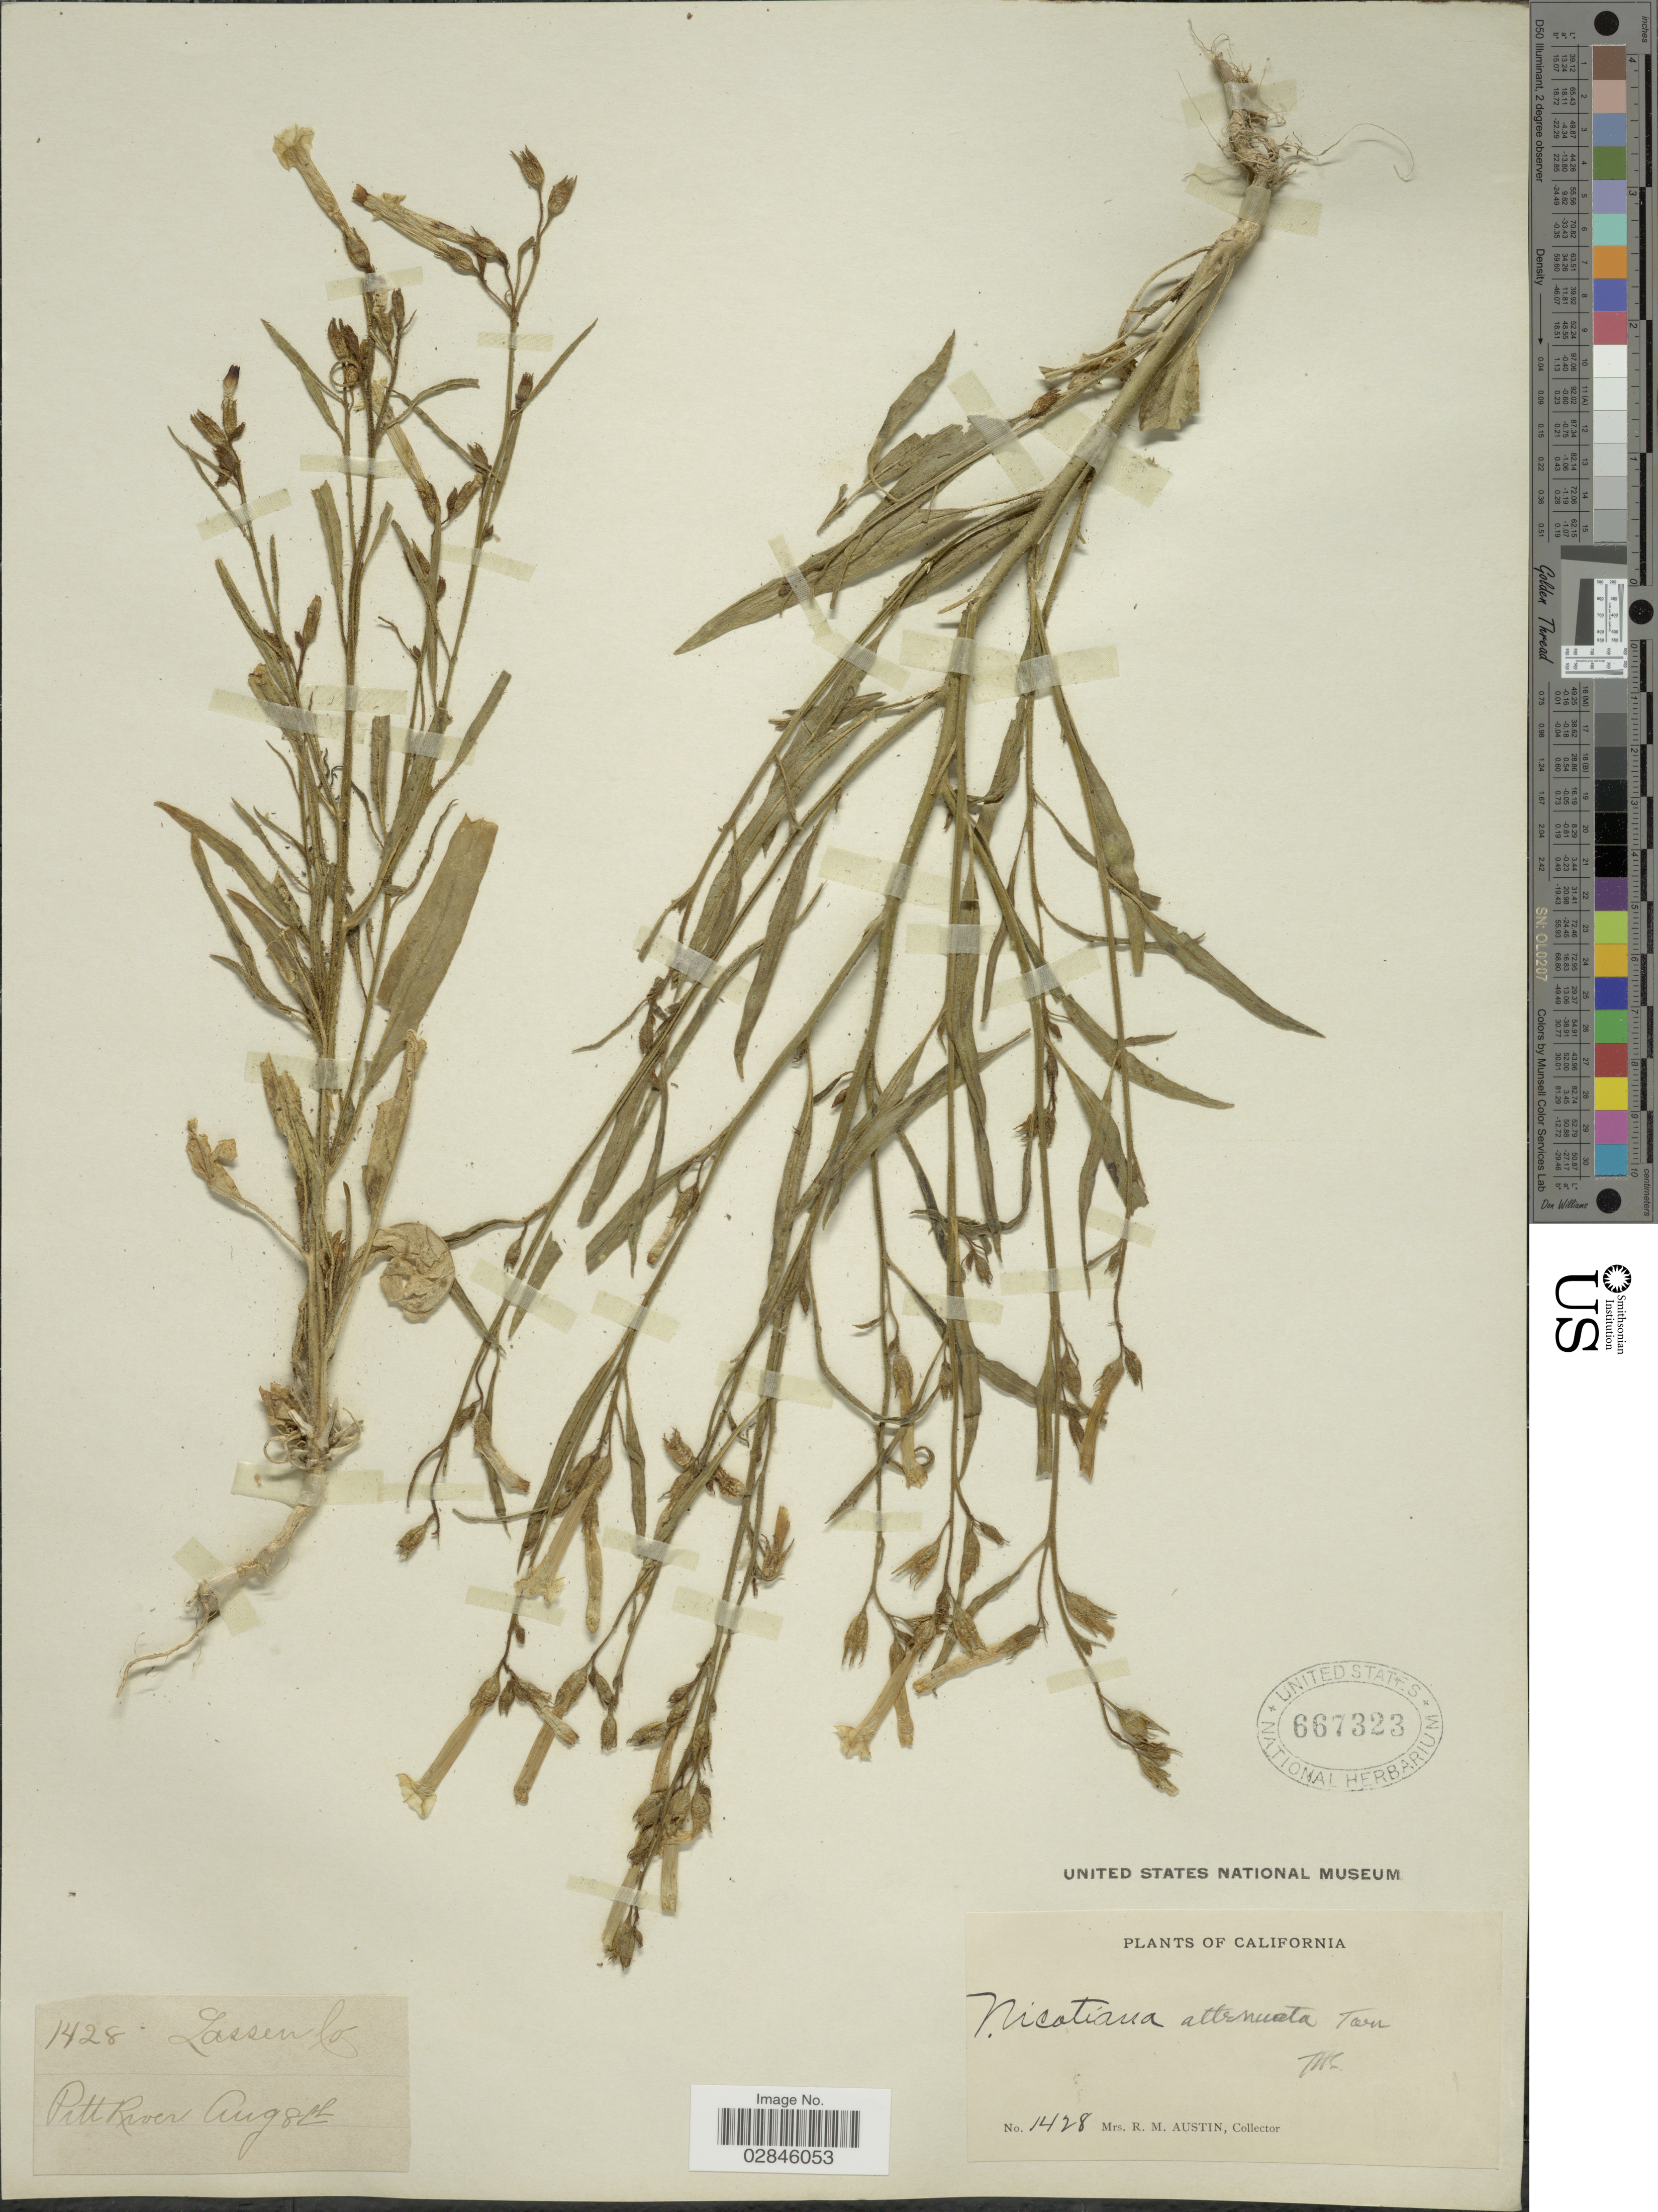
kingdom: Plantae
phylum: Tracheophyta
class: Magnoliopsida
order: Solanales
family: Solanaceae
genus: Nicotiana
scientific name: Nicotiana attenuata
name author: Torr. ex S. Watson in C. King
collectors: R. Austin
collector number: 1428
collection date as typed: Transcribed d/m/y: /8/81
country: United States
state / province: California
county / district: Lassen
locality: Lassen Co. Pitt River.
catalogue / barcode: US 667323